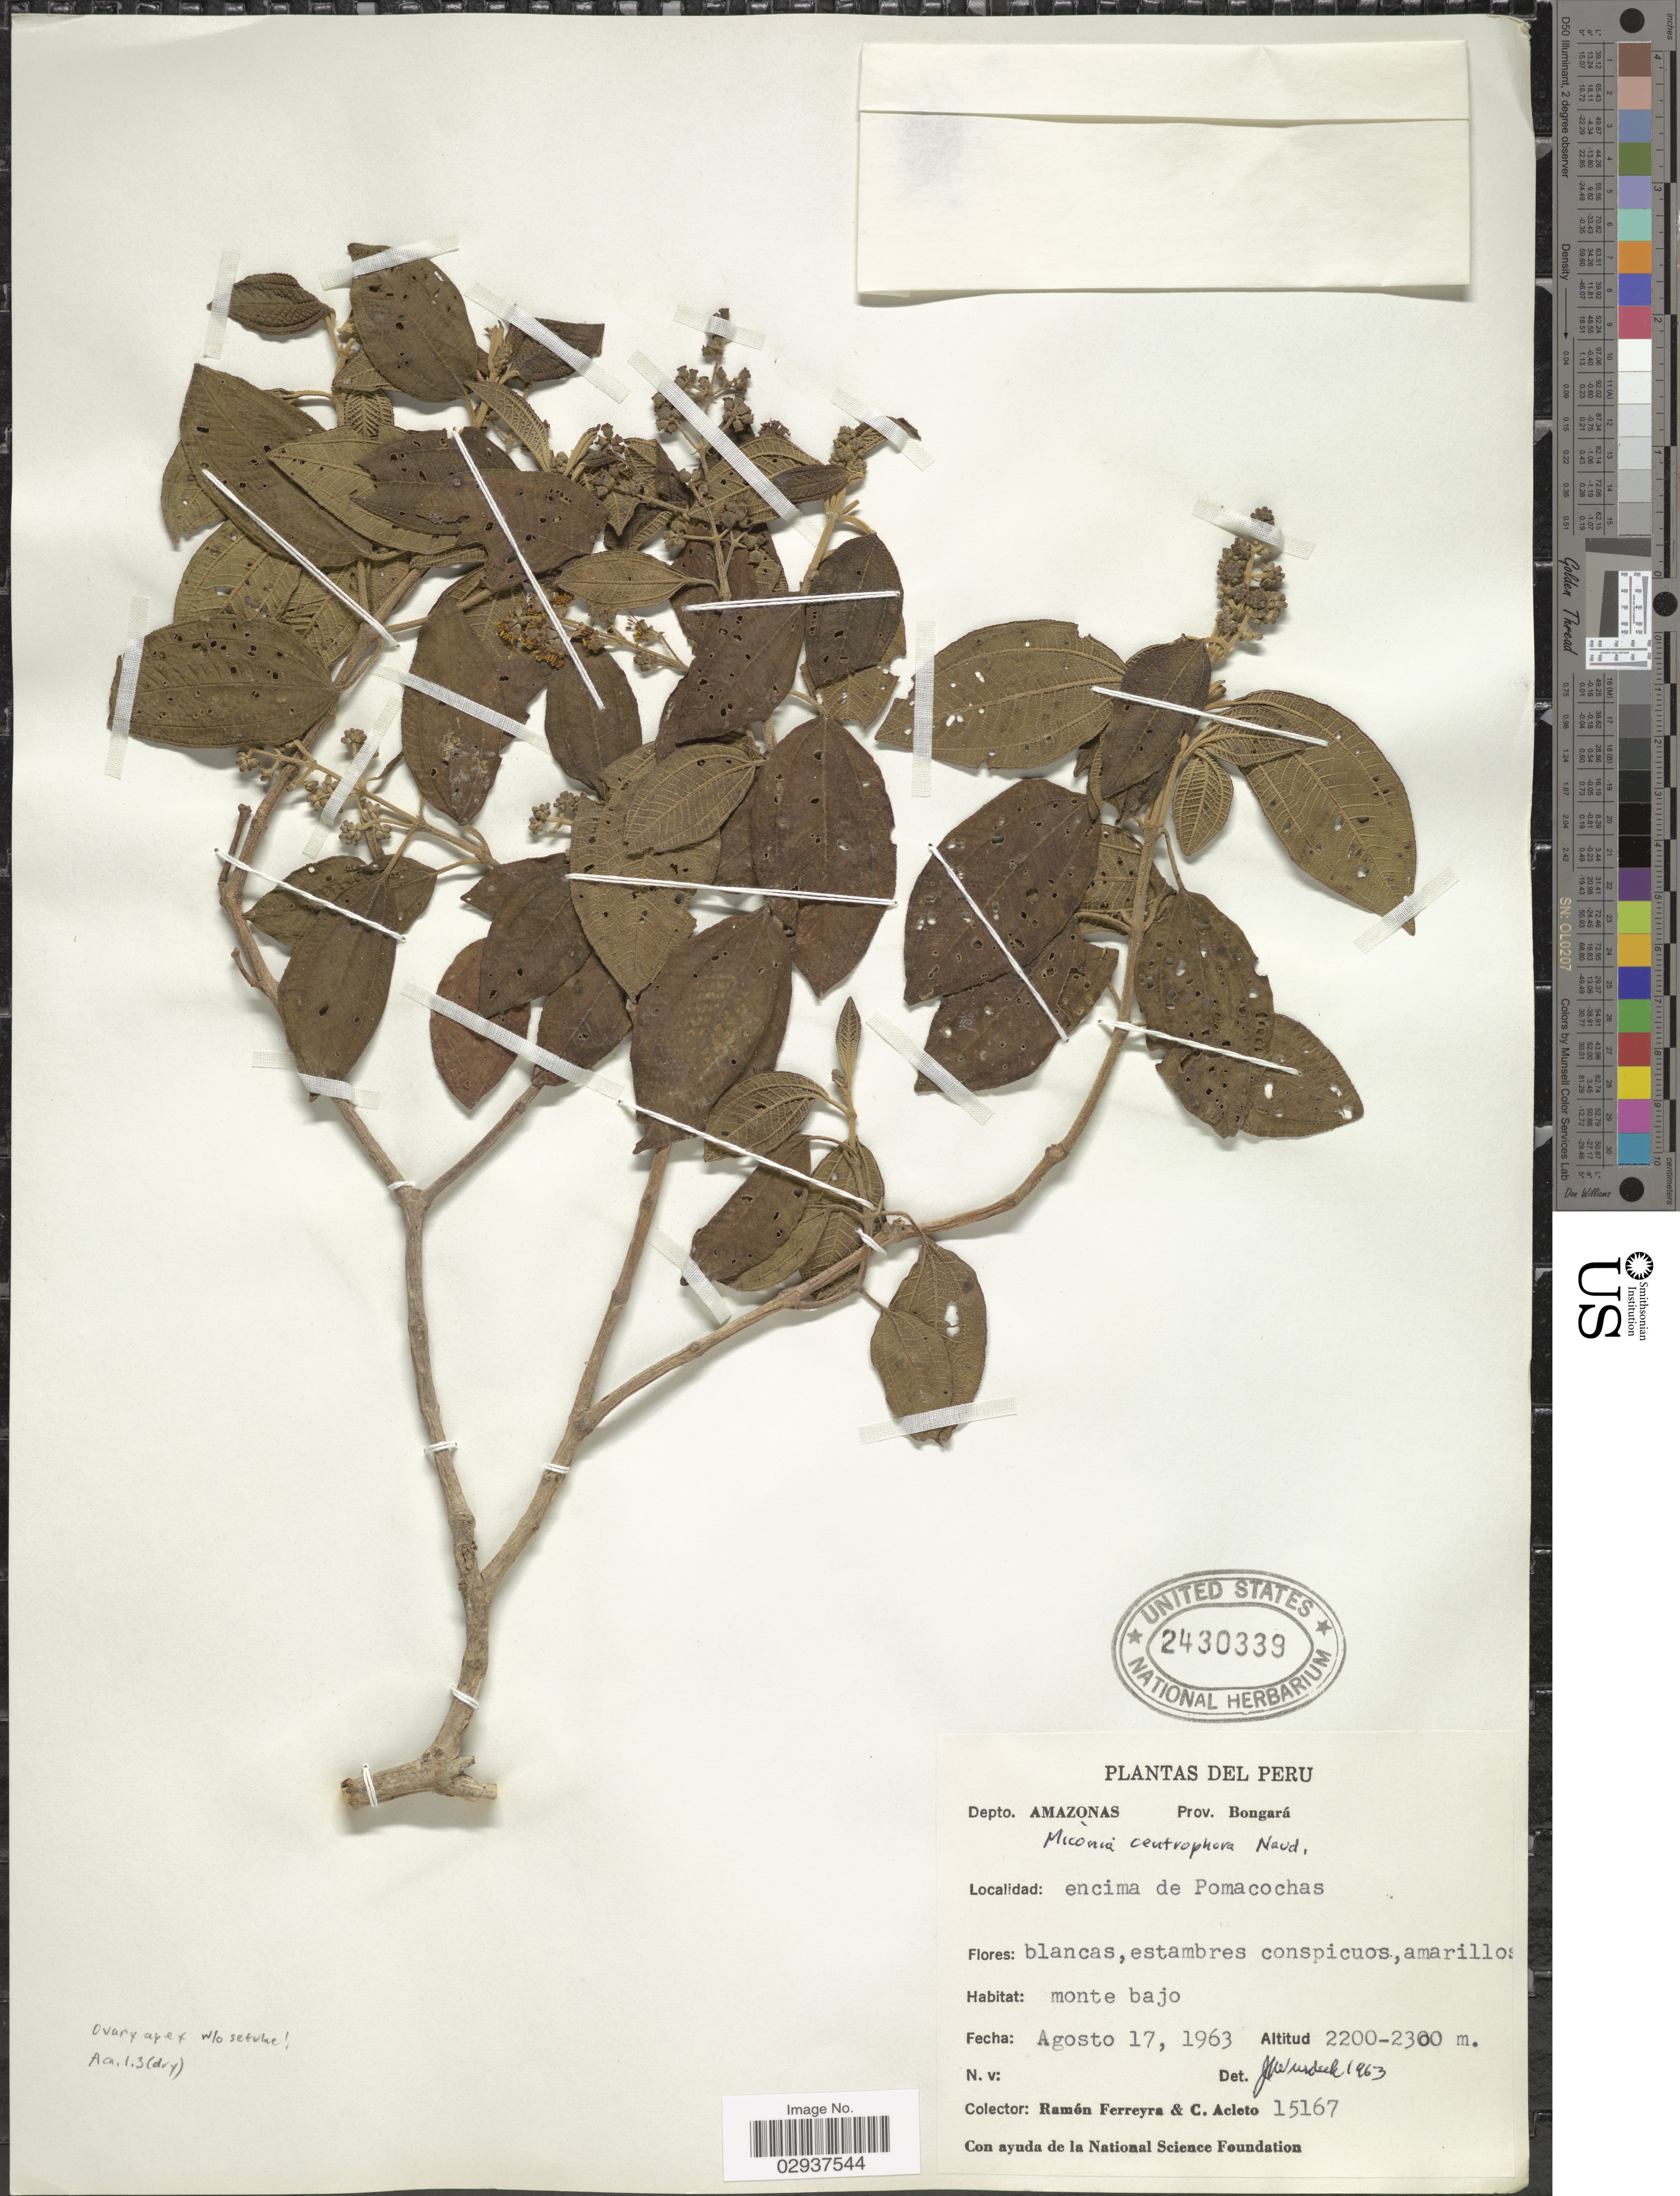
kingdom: Plantae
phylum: Tracheophyta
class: Magnoliopsida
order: Myrtales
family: Melastomataceae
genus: Miconia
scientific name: Miconia centrophora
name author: Naudin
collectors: R. A. Ferreyra & C. Acleto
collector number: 15167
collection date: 1963-08-17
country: Peru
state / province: Amazonas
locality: Depto. Amazonas, Prov. Bongará, encima de Pomacochas.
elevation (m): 2200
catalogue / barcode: US 2430339